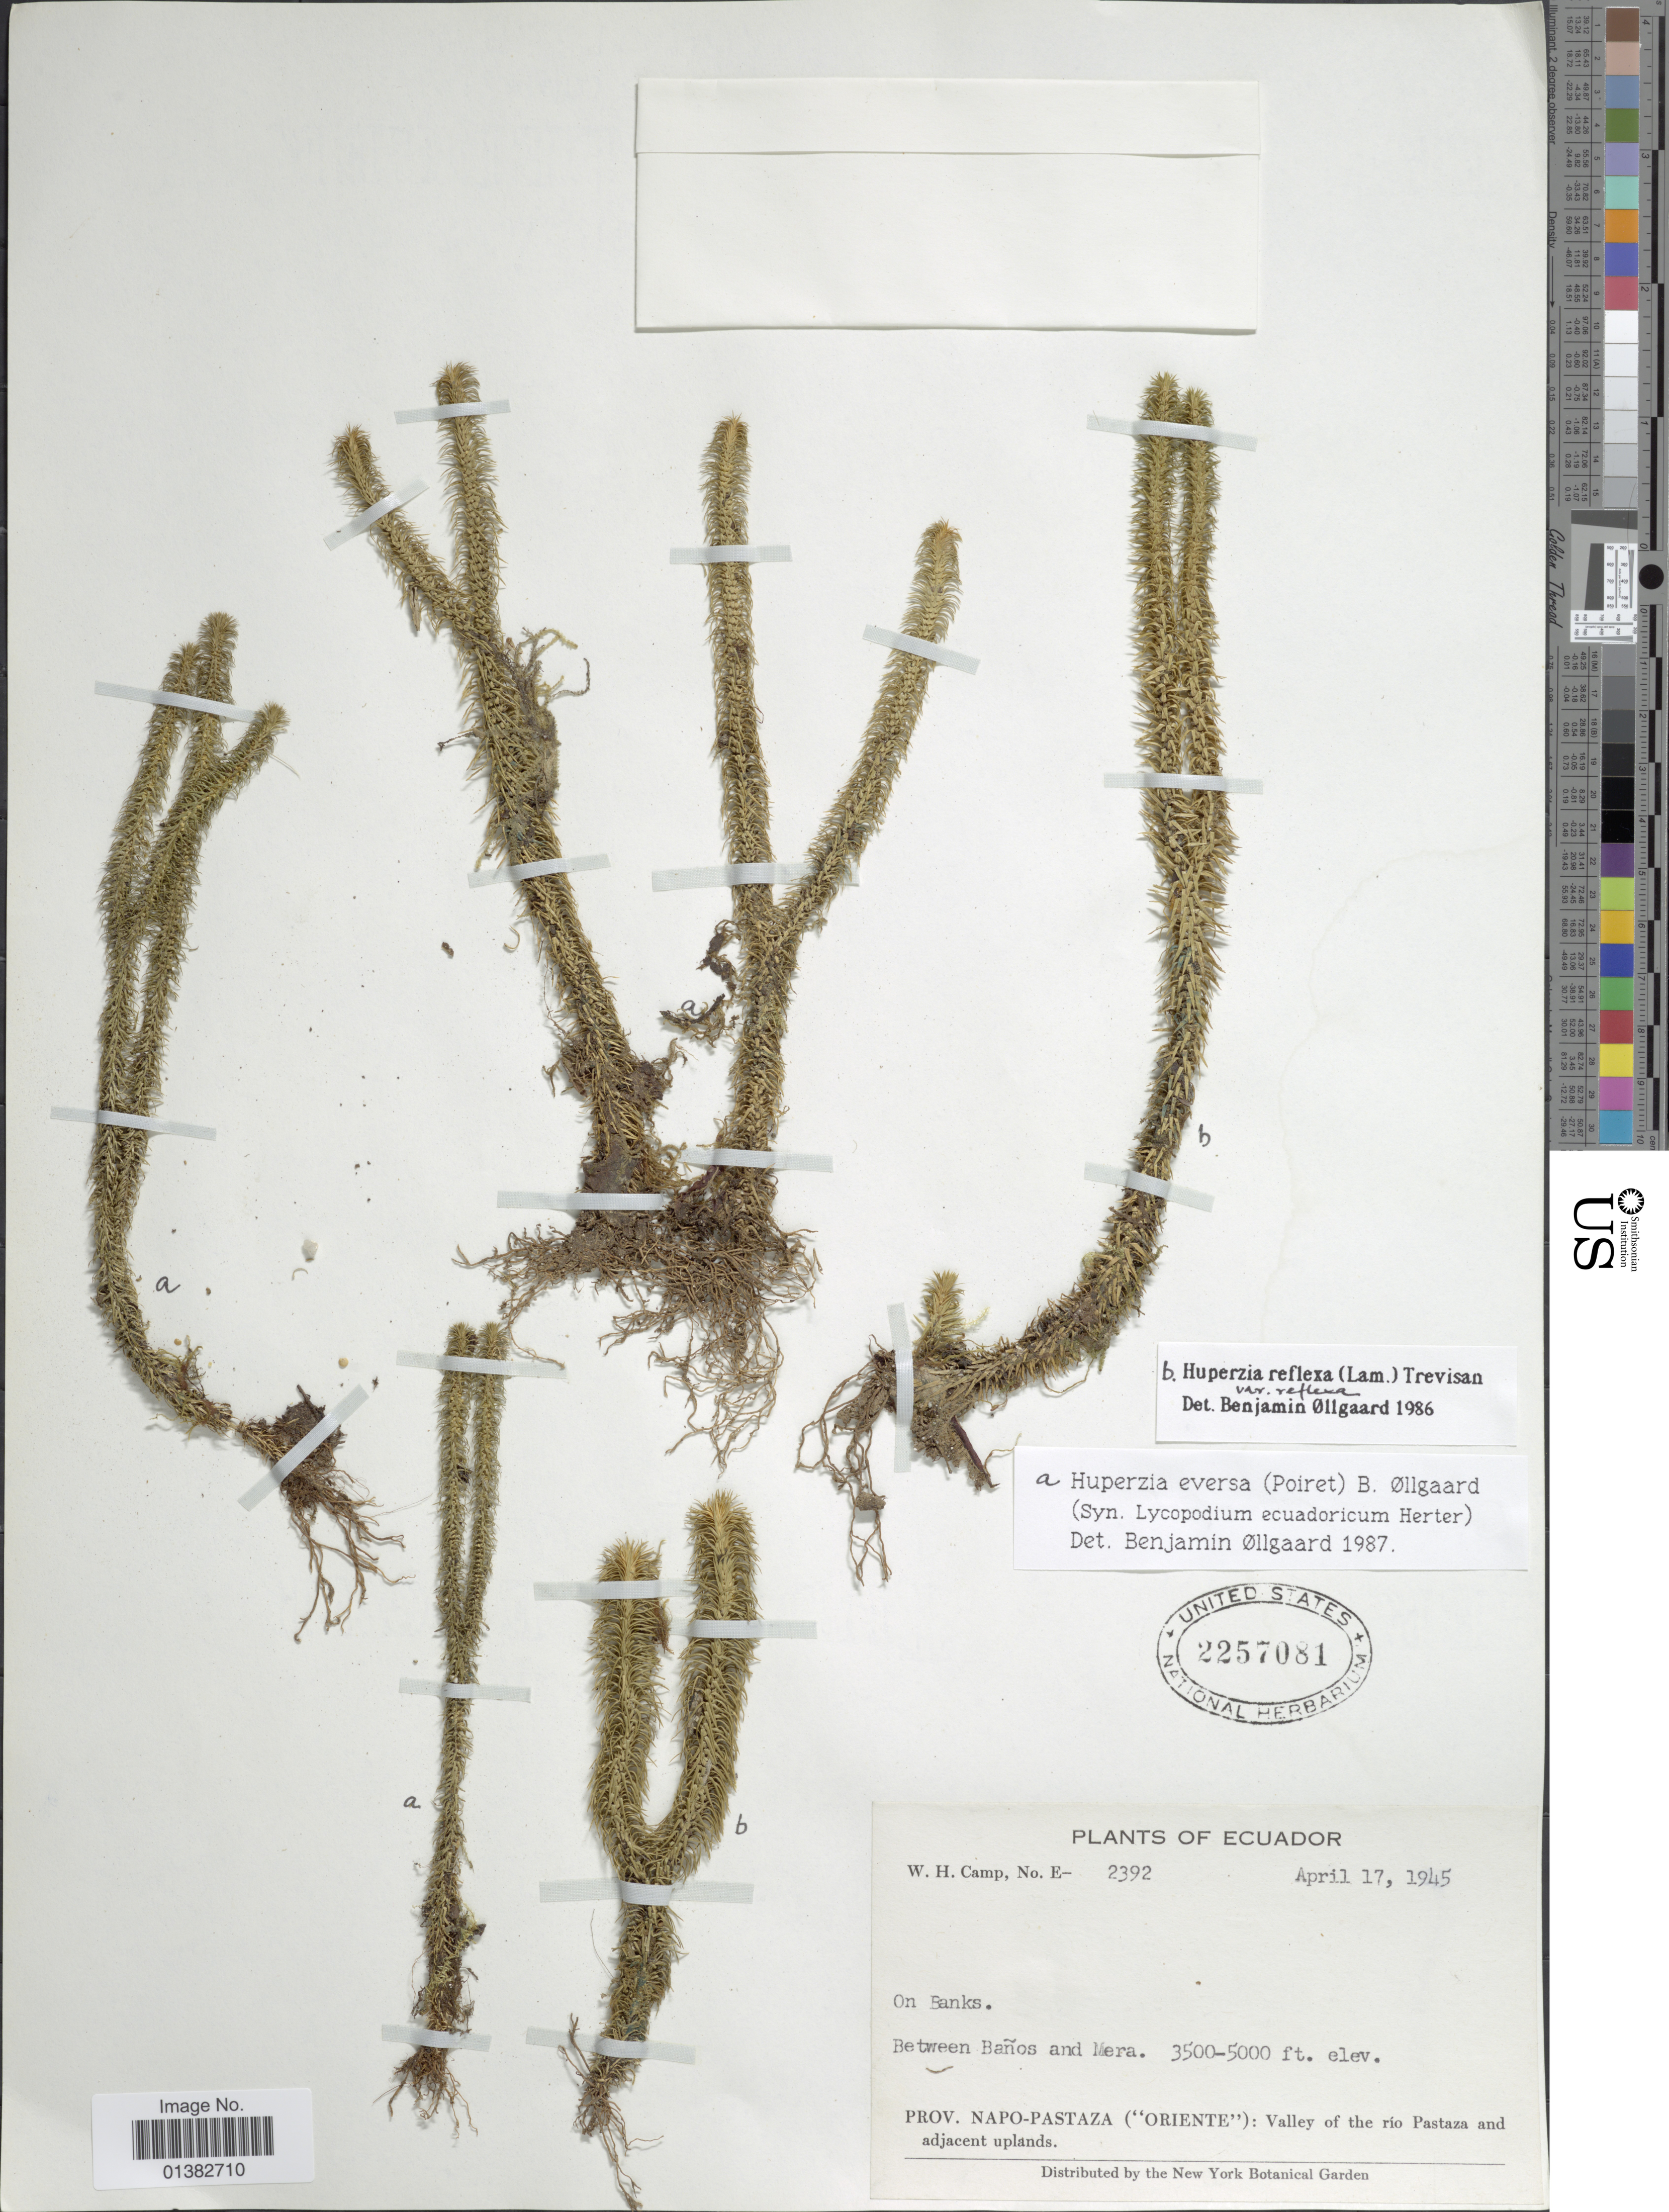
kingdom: Plantae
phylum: Tracheophyta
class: Lycopodiopsida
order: Lycopodiales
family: Lycopodiaceae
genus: Phlegmariurus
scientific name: Phlegmariurus reflexus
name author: (Lam.) B. Øllg.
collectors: W. H. Camp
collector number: E-2392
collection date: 1945-04-17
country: Ecuador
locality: Between Banos and Mera. Prov. Napo-Pastaza ("Oriente"): Valley of the río Pastaza and adjacent uplands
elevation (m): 1067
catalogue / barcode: US 2257081